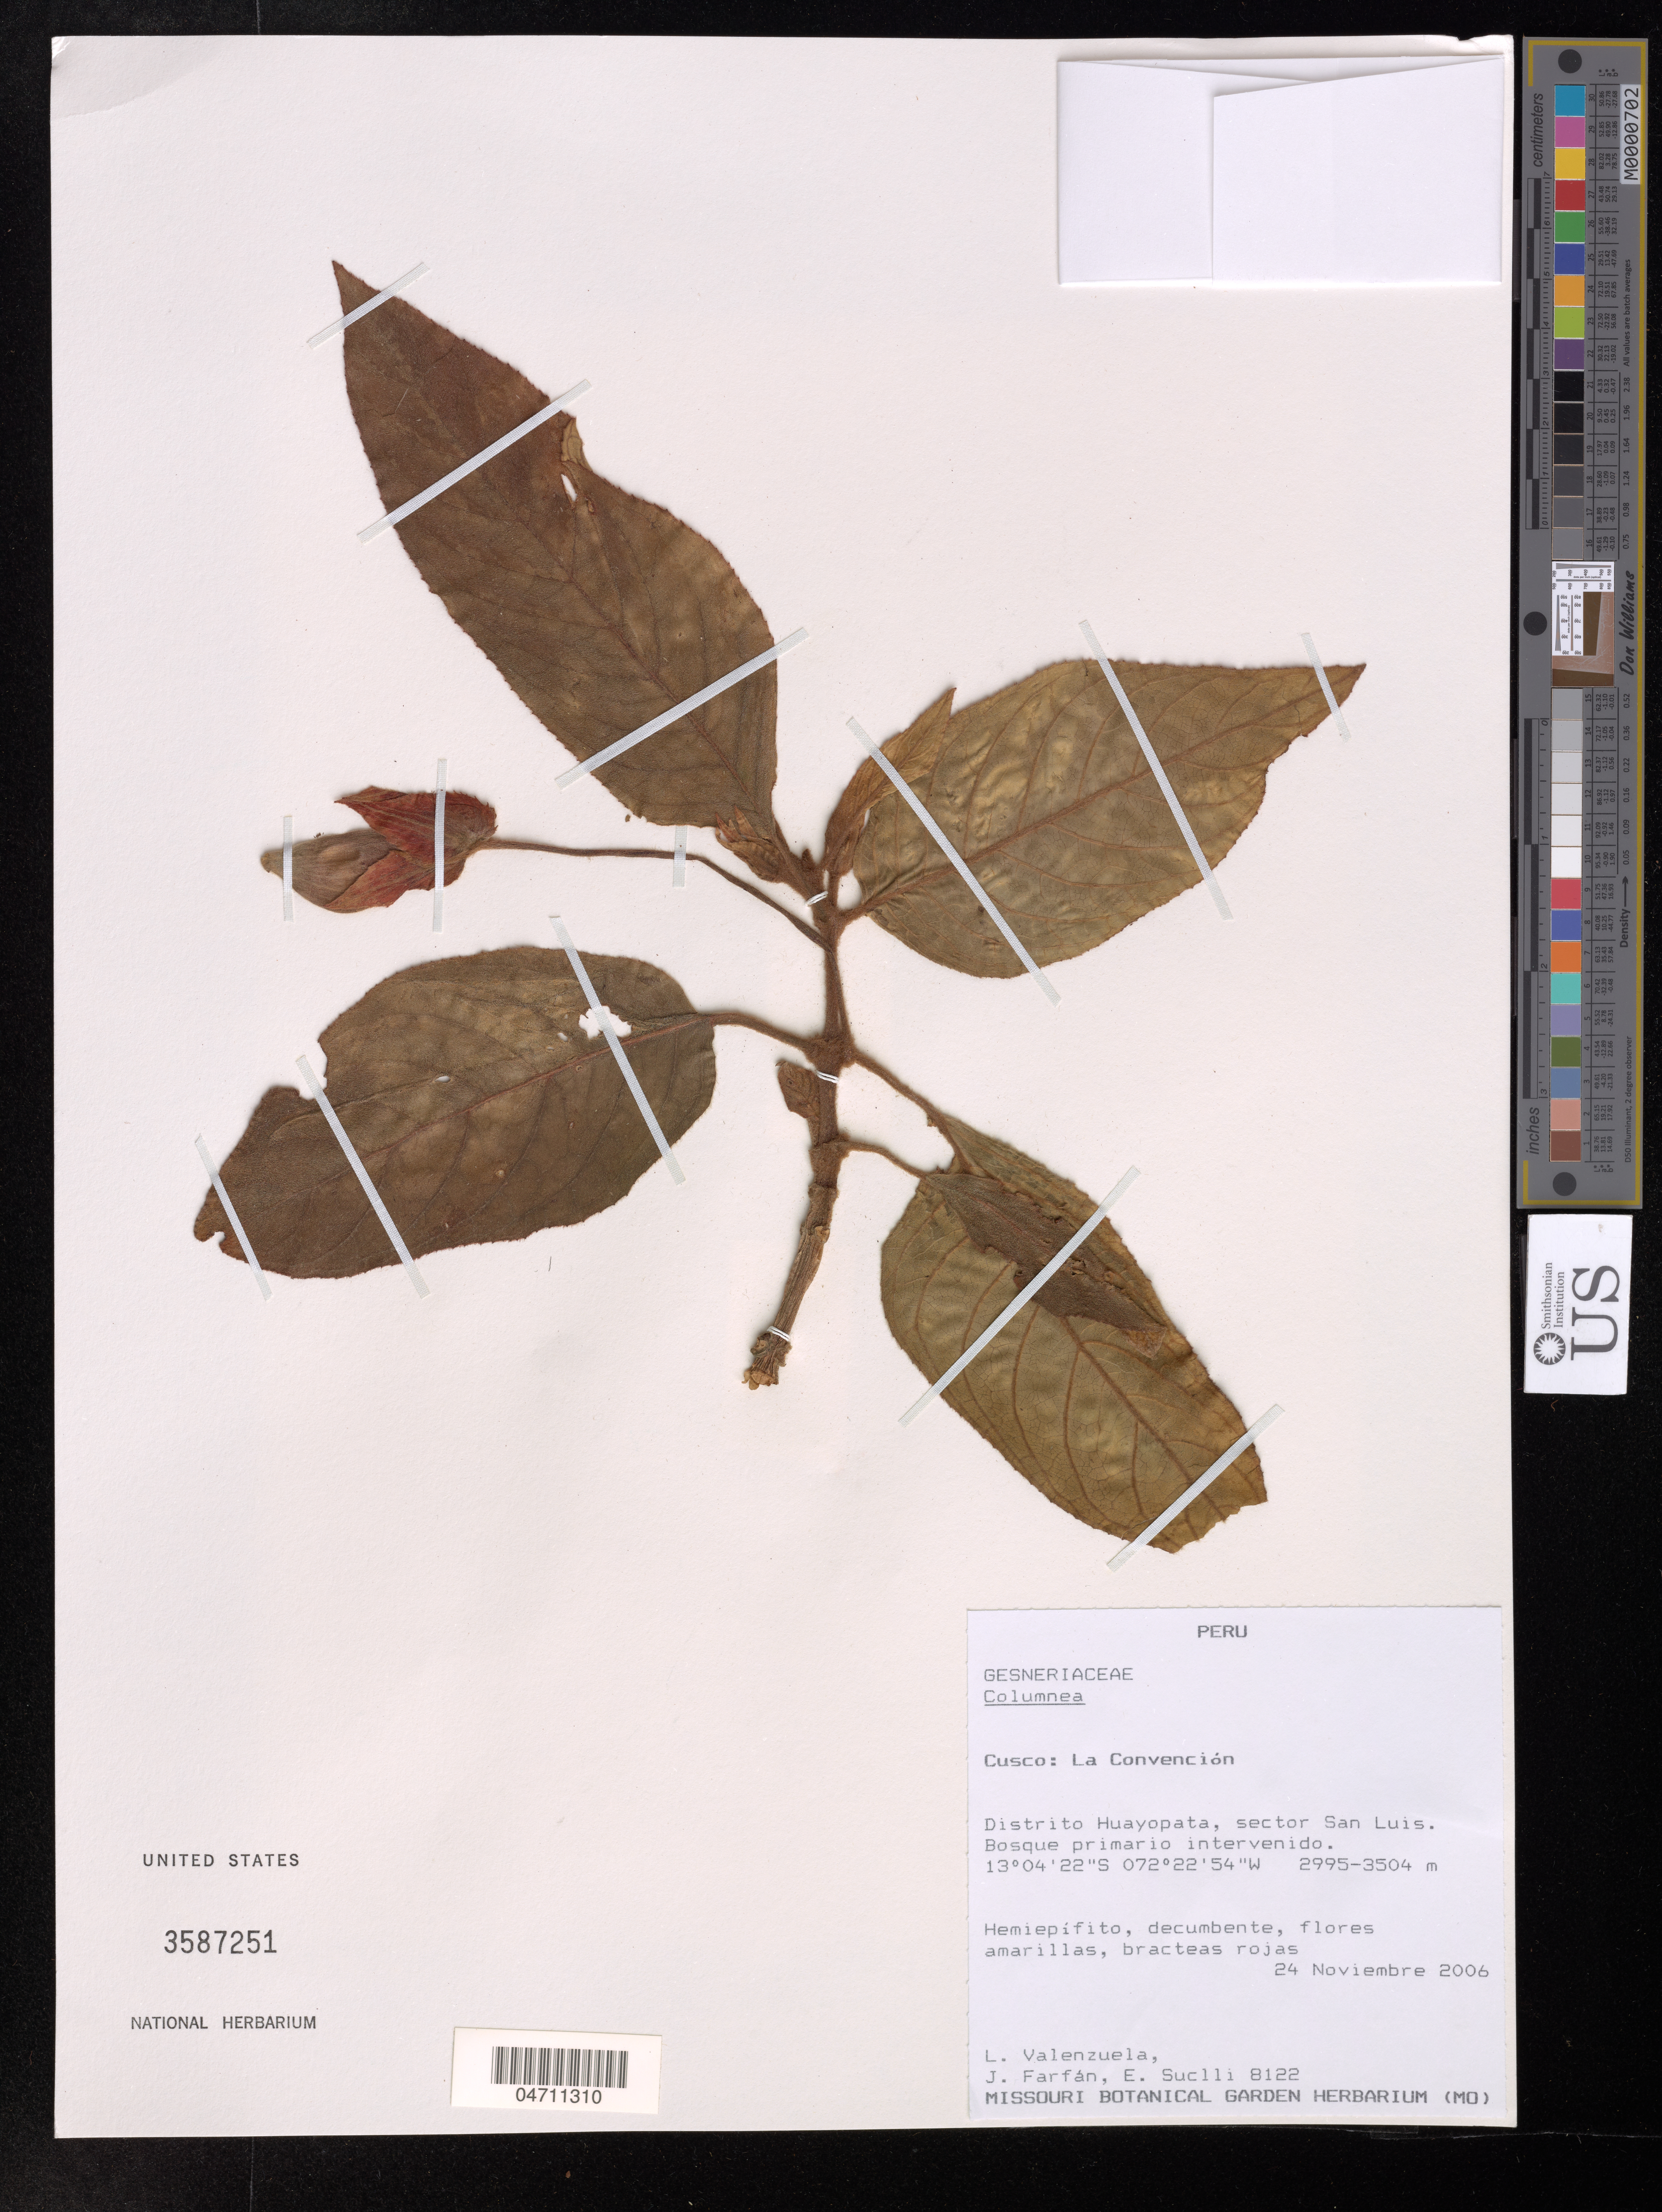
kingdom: Plantae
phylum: Tracheophyta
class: Magnoliopsida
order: Lamiales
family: Gesneriaceae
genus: Columnea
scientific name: Columnea sp.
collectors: L. Valenzuela, J. Farfán & E. Suclli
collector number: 8122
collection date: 2006-11-24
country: Peru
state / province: Cusco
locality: La Convención. Distrito Huayopata, sector San Luis.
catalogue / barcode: US 3587251